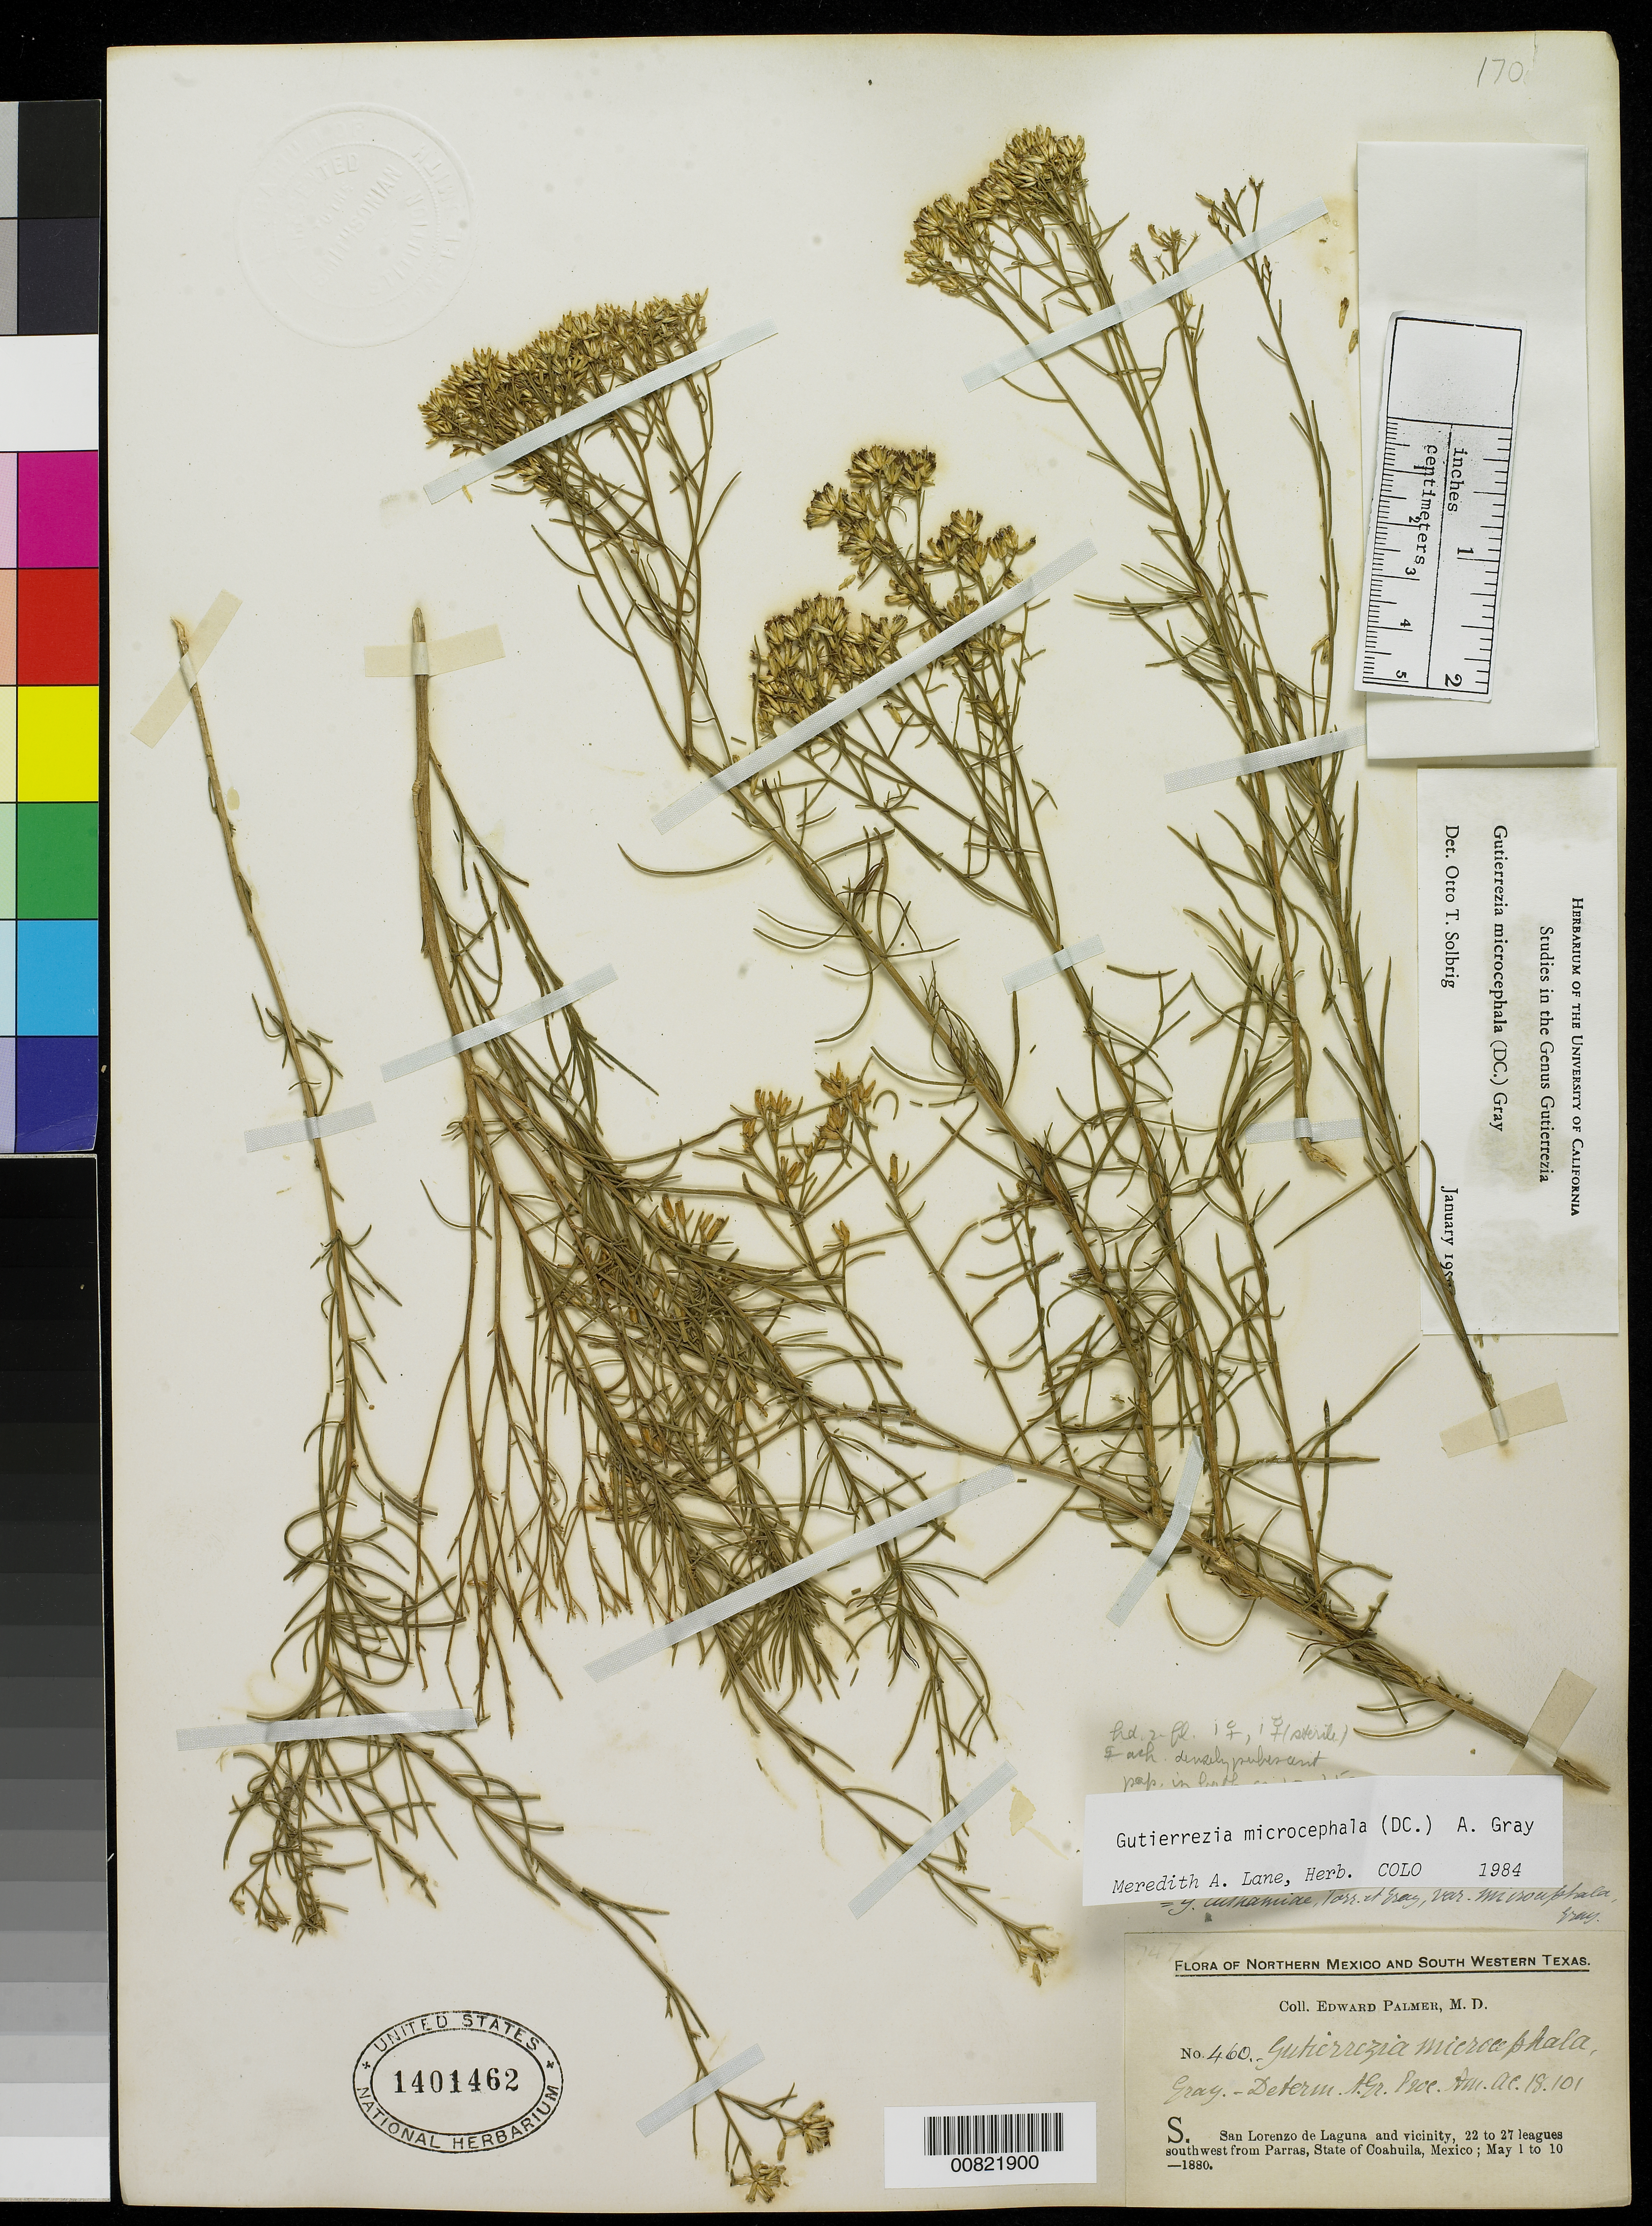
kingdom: Plantae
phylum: Tracheophyta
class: Magnoliopsida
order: Asterales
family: Asteraceae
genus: Gutierrezia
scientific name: Gutierrezia microcephala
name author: (DC.) A. Gray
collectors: E. Palmer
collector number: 460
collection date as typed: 01 May 1880 to 10 May 1880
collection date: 1880-05-01/1880-05-10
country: Mexico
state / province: Coahuila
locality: S. San Lorenzo de Laguna and vicinity, 22 to 27 leagues southwest from Parras, Coahuila.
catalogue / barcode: US 1401462